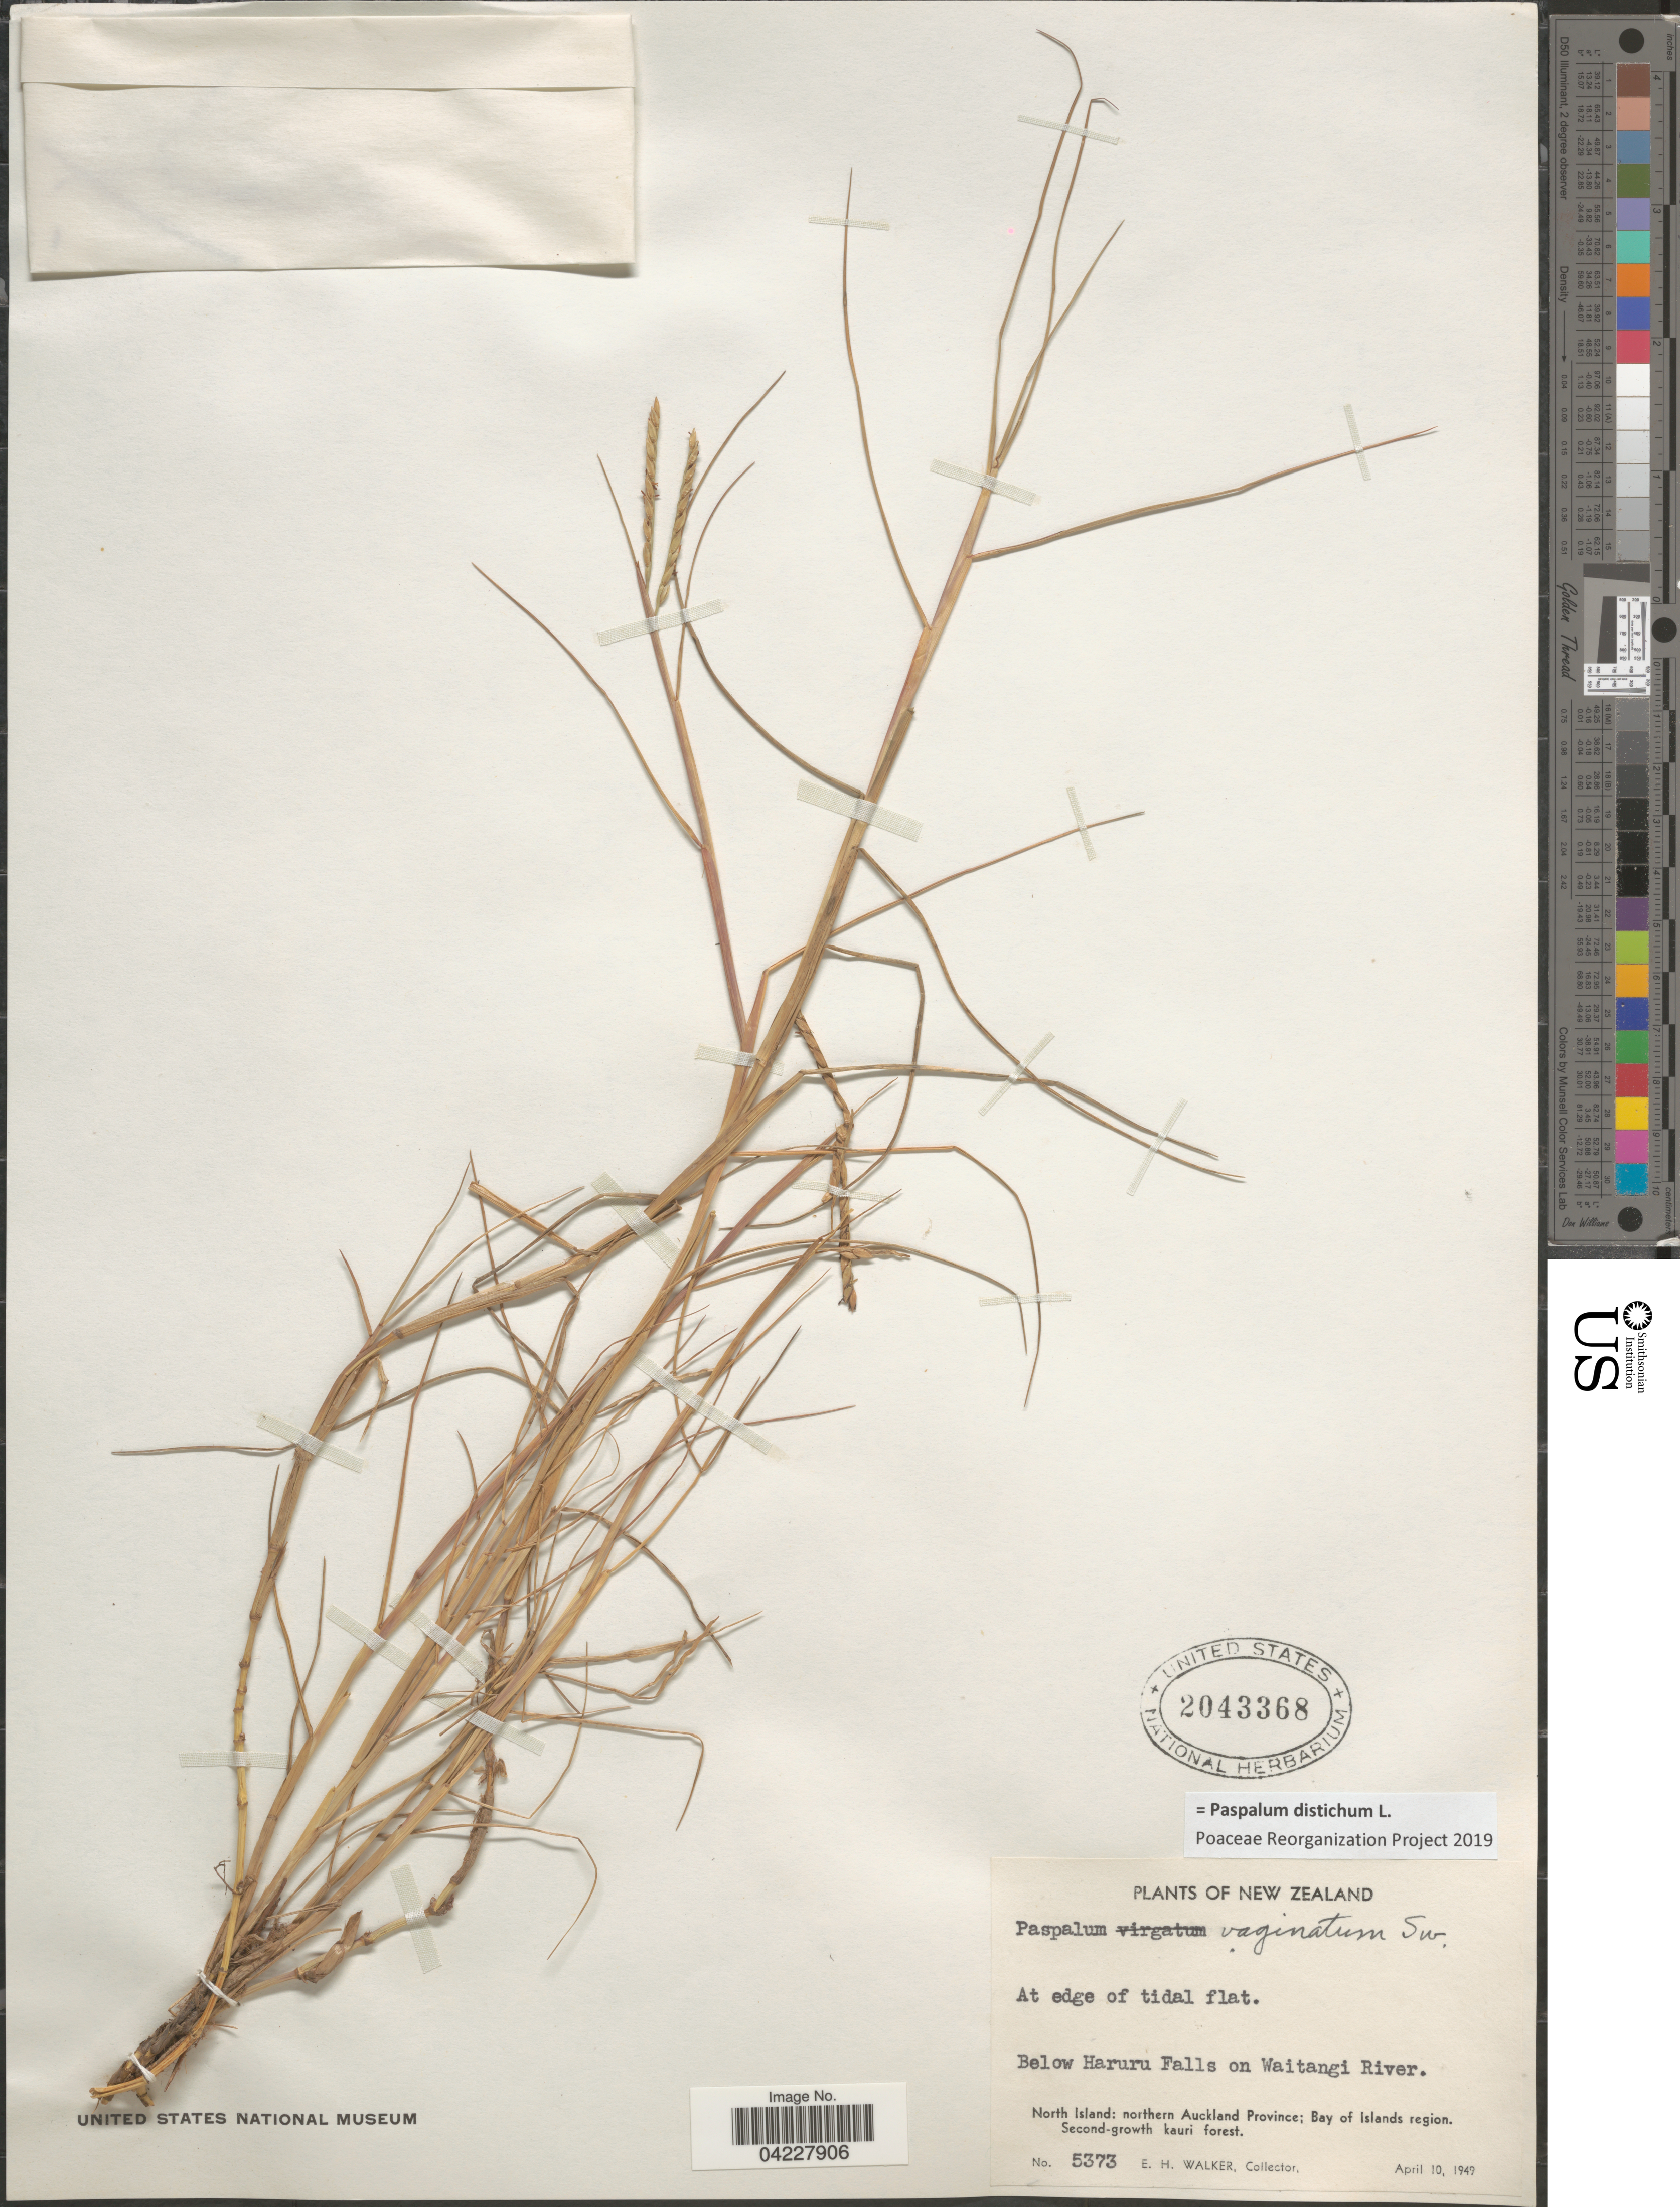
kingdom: Plantae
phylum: Tracheophyta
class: Liliopsida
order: Poales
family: Poaceae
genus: Paspalum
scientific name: Paspalum distichum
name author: L.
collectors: E. H. Walker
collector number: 5373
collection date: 1949-04-10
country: New Zealand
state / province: Auckland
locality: At edge of tidal flat. Below Haruru Falls on Waitangi River. North Island: northern Auckland Province; Bay of islands region. Second-growth kauri forest.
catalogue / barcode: US 2043368